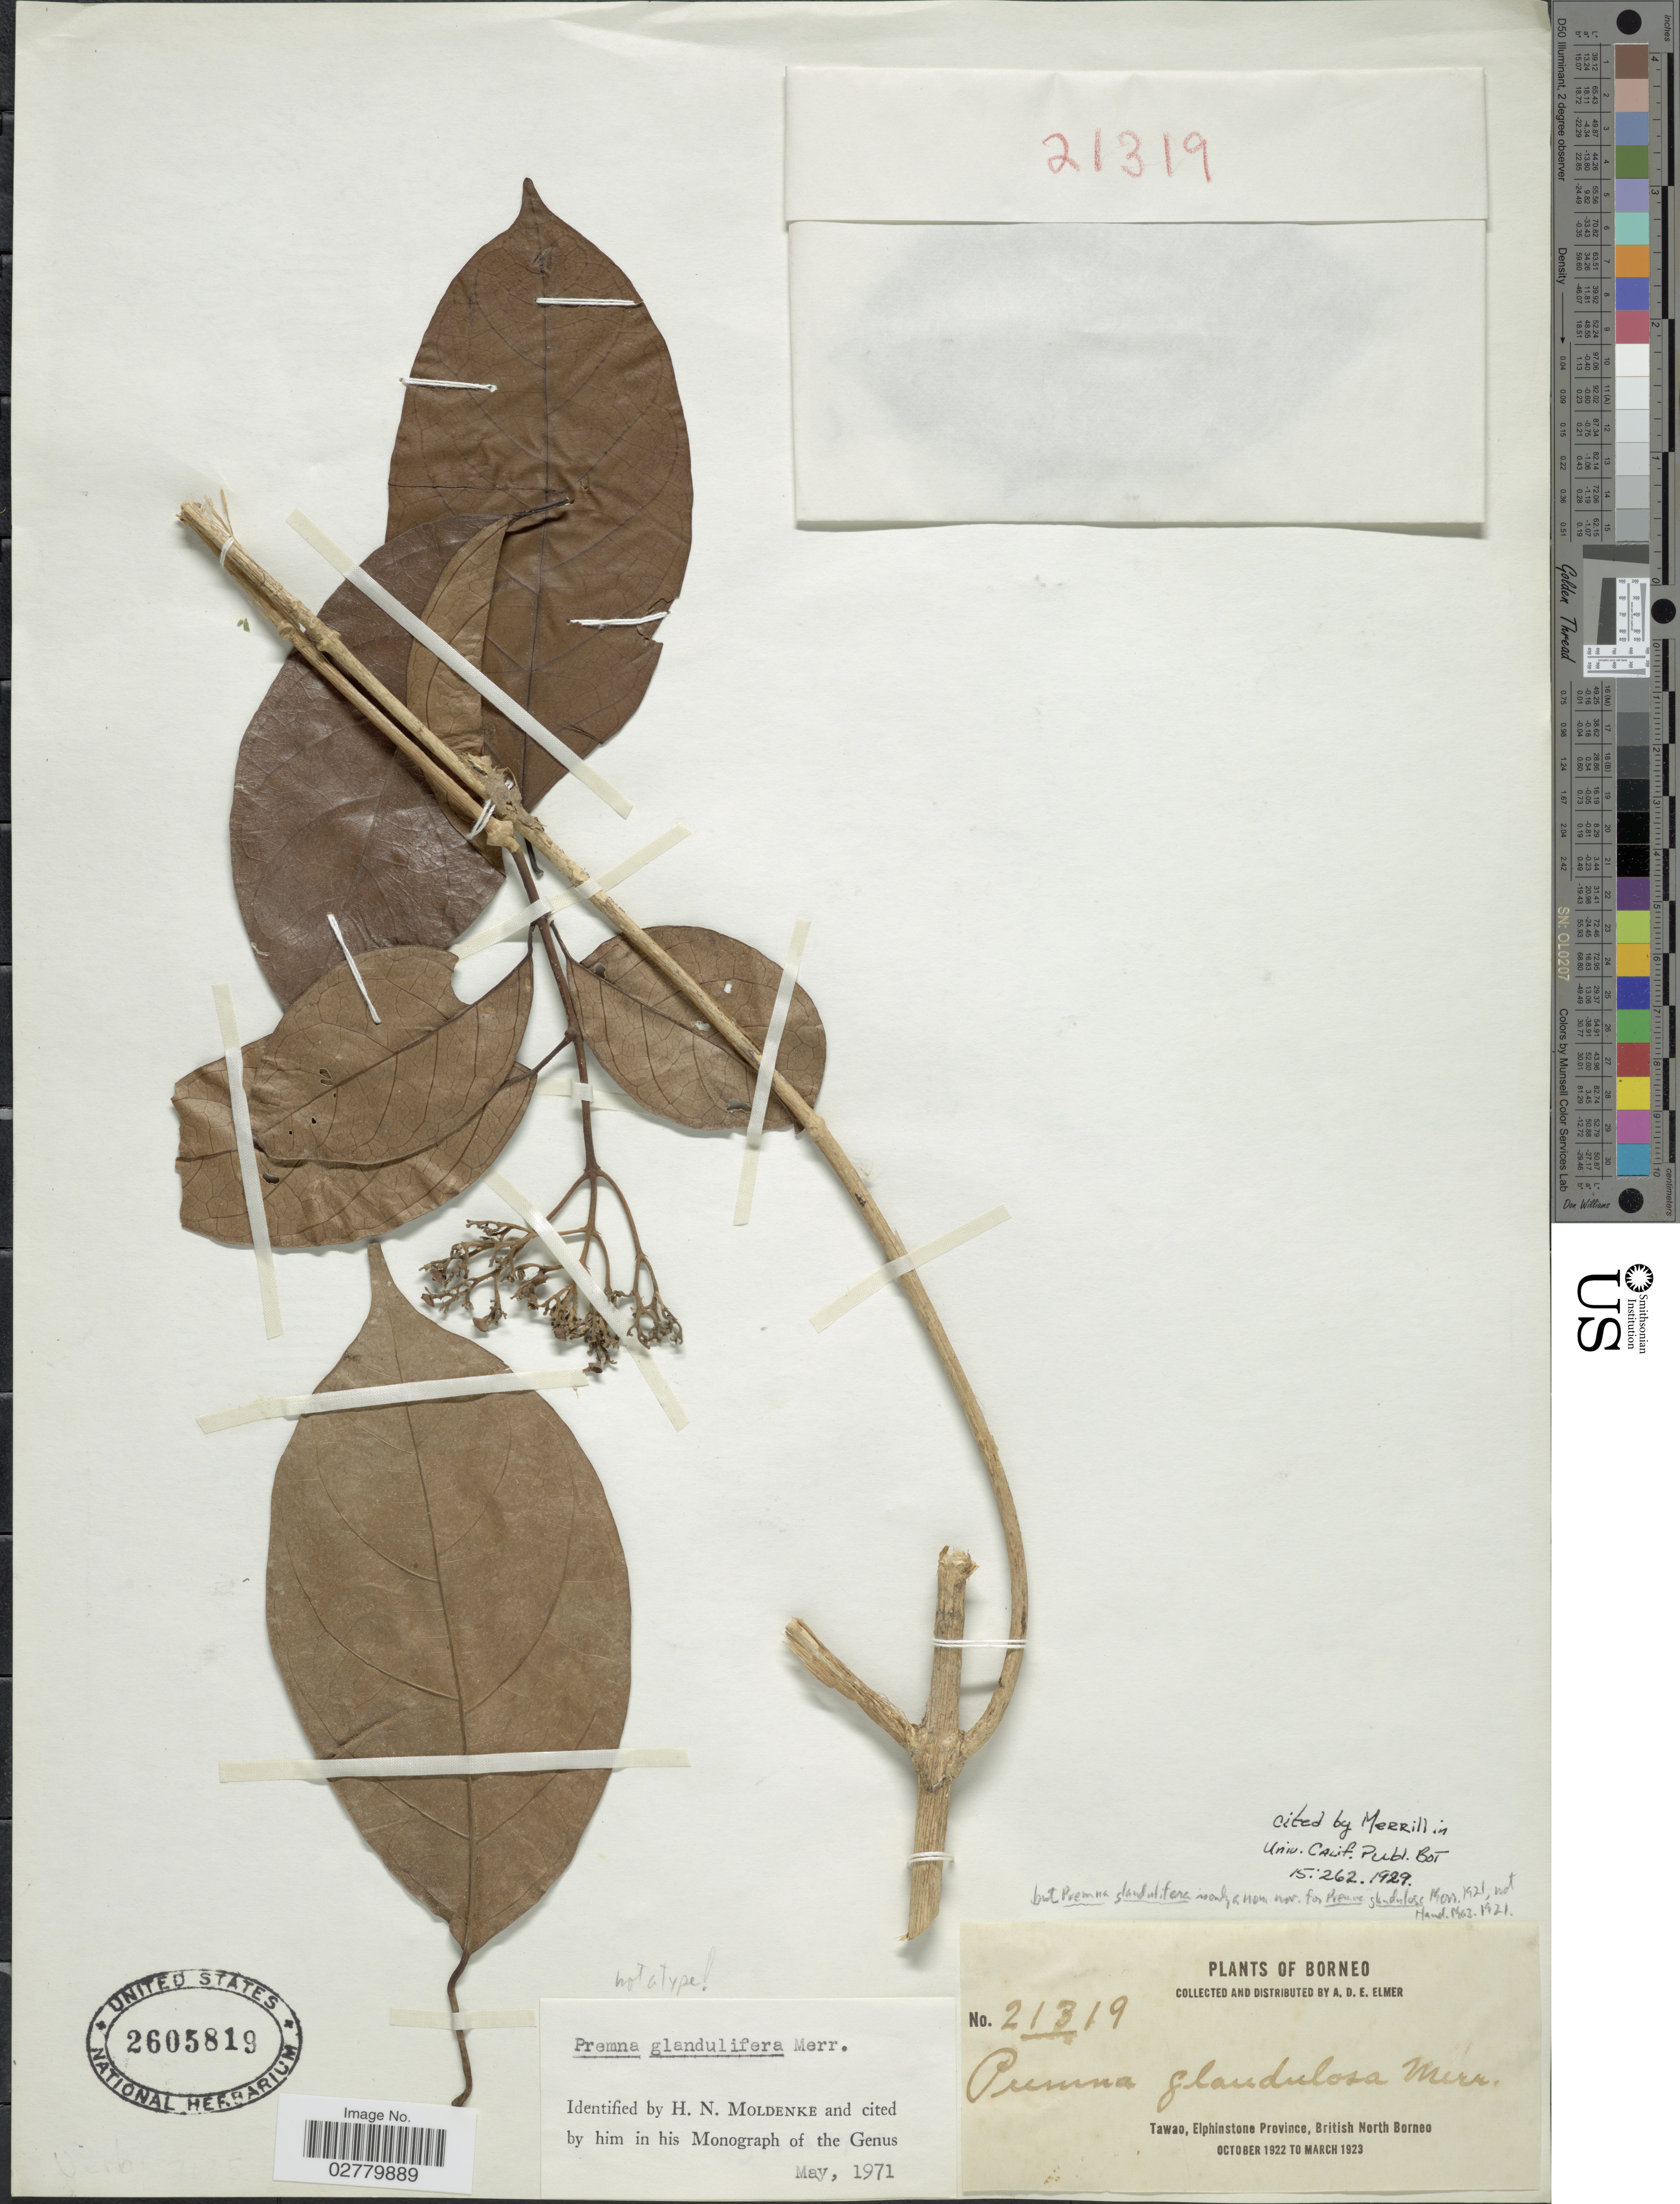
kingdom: Plantae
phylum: Tracheophyta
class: Magnoliopsida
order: Lamiales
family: Lamiaceae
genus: Premna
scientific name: Premna glandulifera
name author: Merr.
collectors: A. D. E. Elmer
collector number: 21319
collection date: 1922-10/1923-03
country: Malaysia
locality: Borneo. Tawao, Elphinstone Province, British North Borneo.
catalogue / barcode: US 2605819